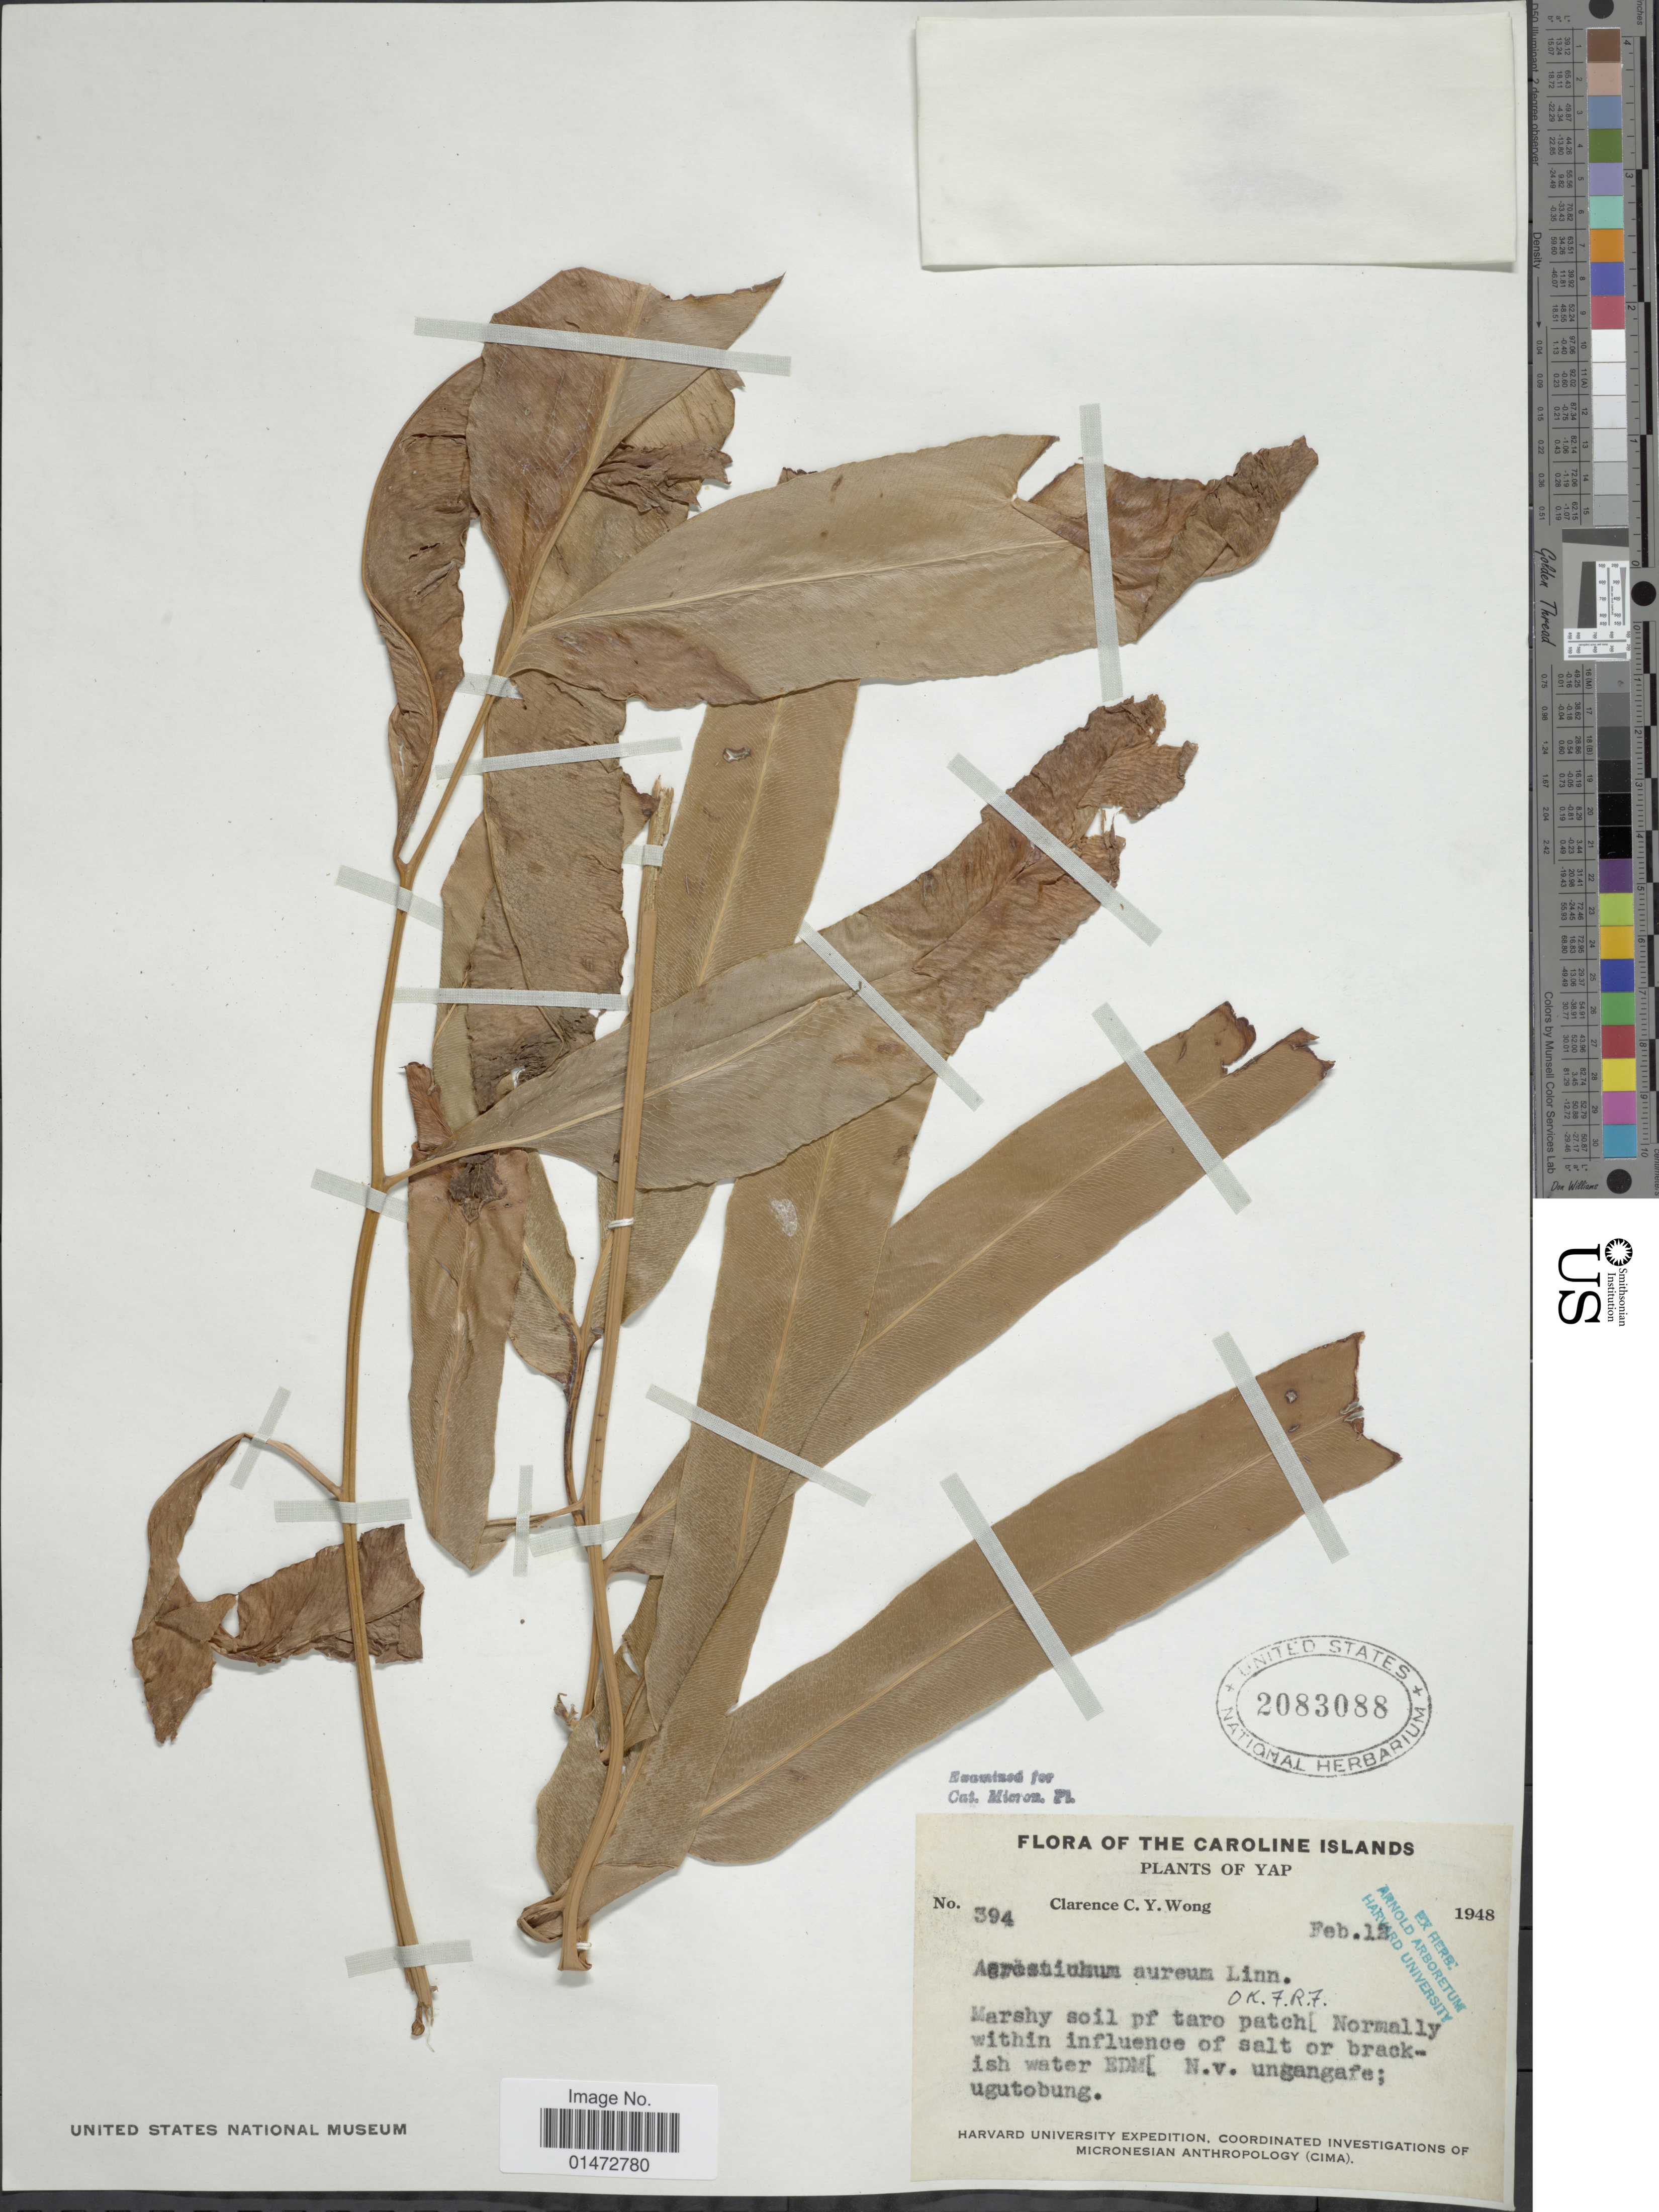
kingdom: Plantae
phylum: Tracheophyta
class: Polypodiopsida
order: Polypodiales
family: Pteridaceae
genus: Acrostichum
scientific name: Acrostichum aureum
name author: L.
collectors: C. Y. C. Wong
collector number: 394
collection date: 1948-02-12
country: Micronesia, Federated States of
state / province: Yap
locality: The Caroline Islands. Marshy soil of taro patch [Normally within influence of salt or brackish water EDM] N.v. ungangafe; ugutobung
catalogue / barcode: US 2083088